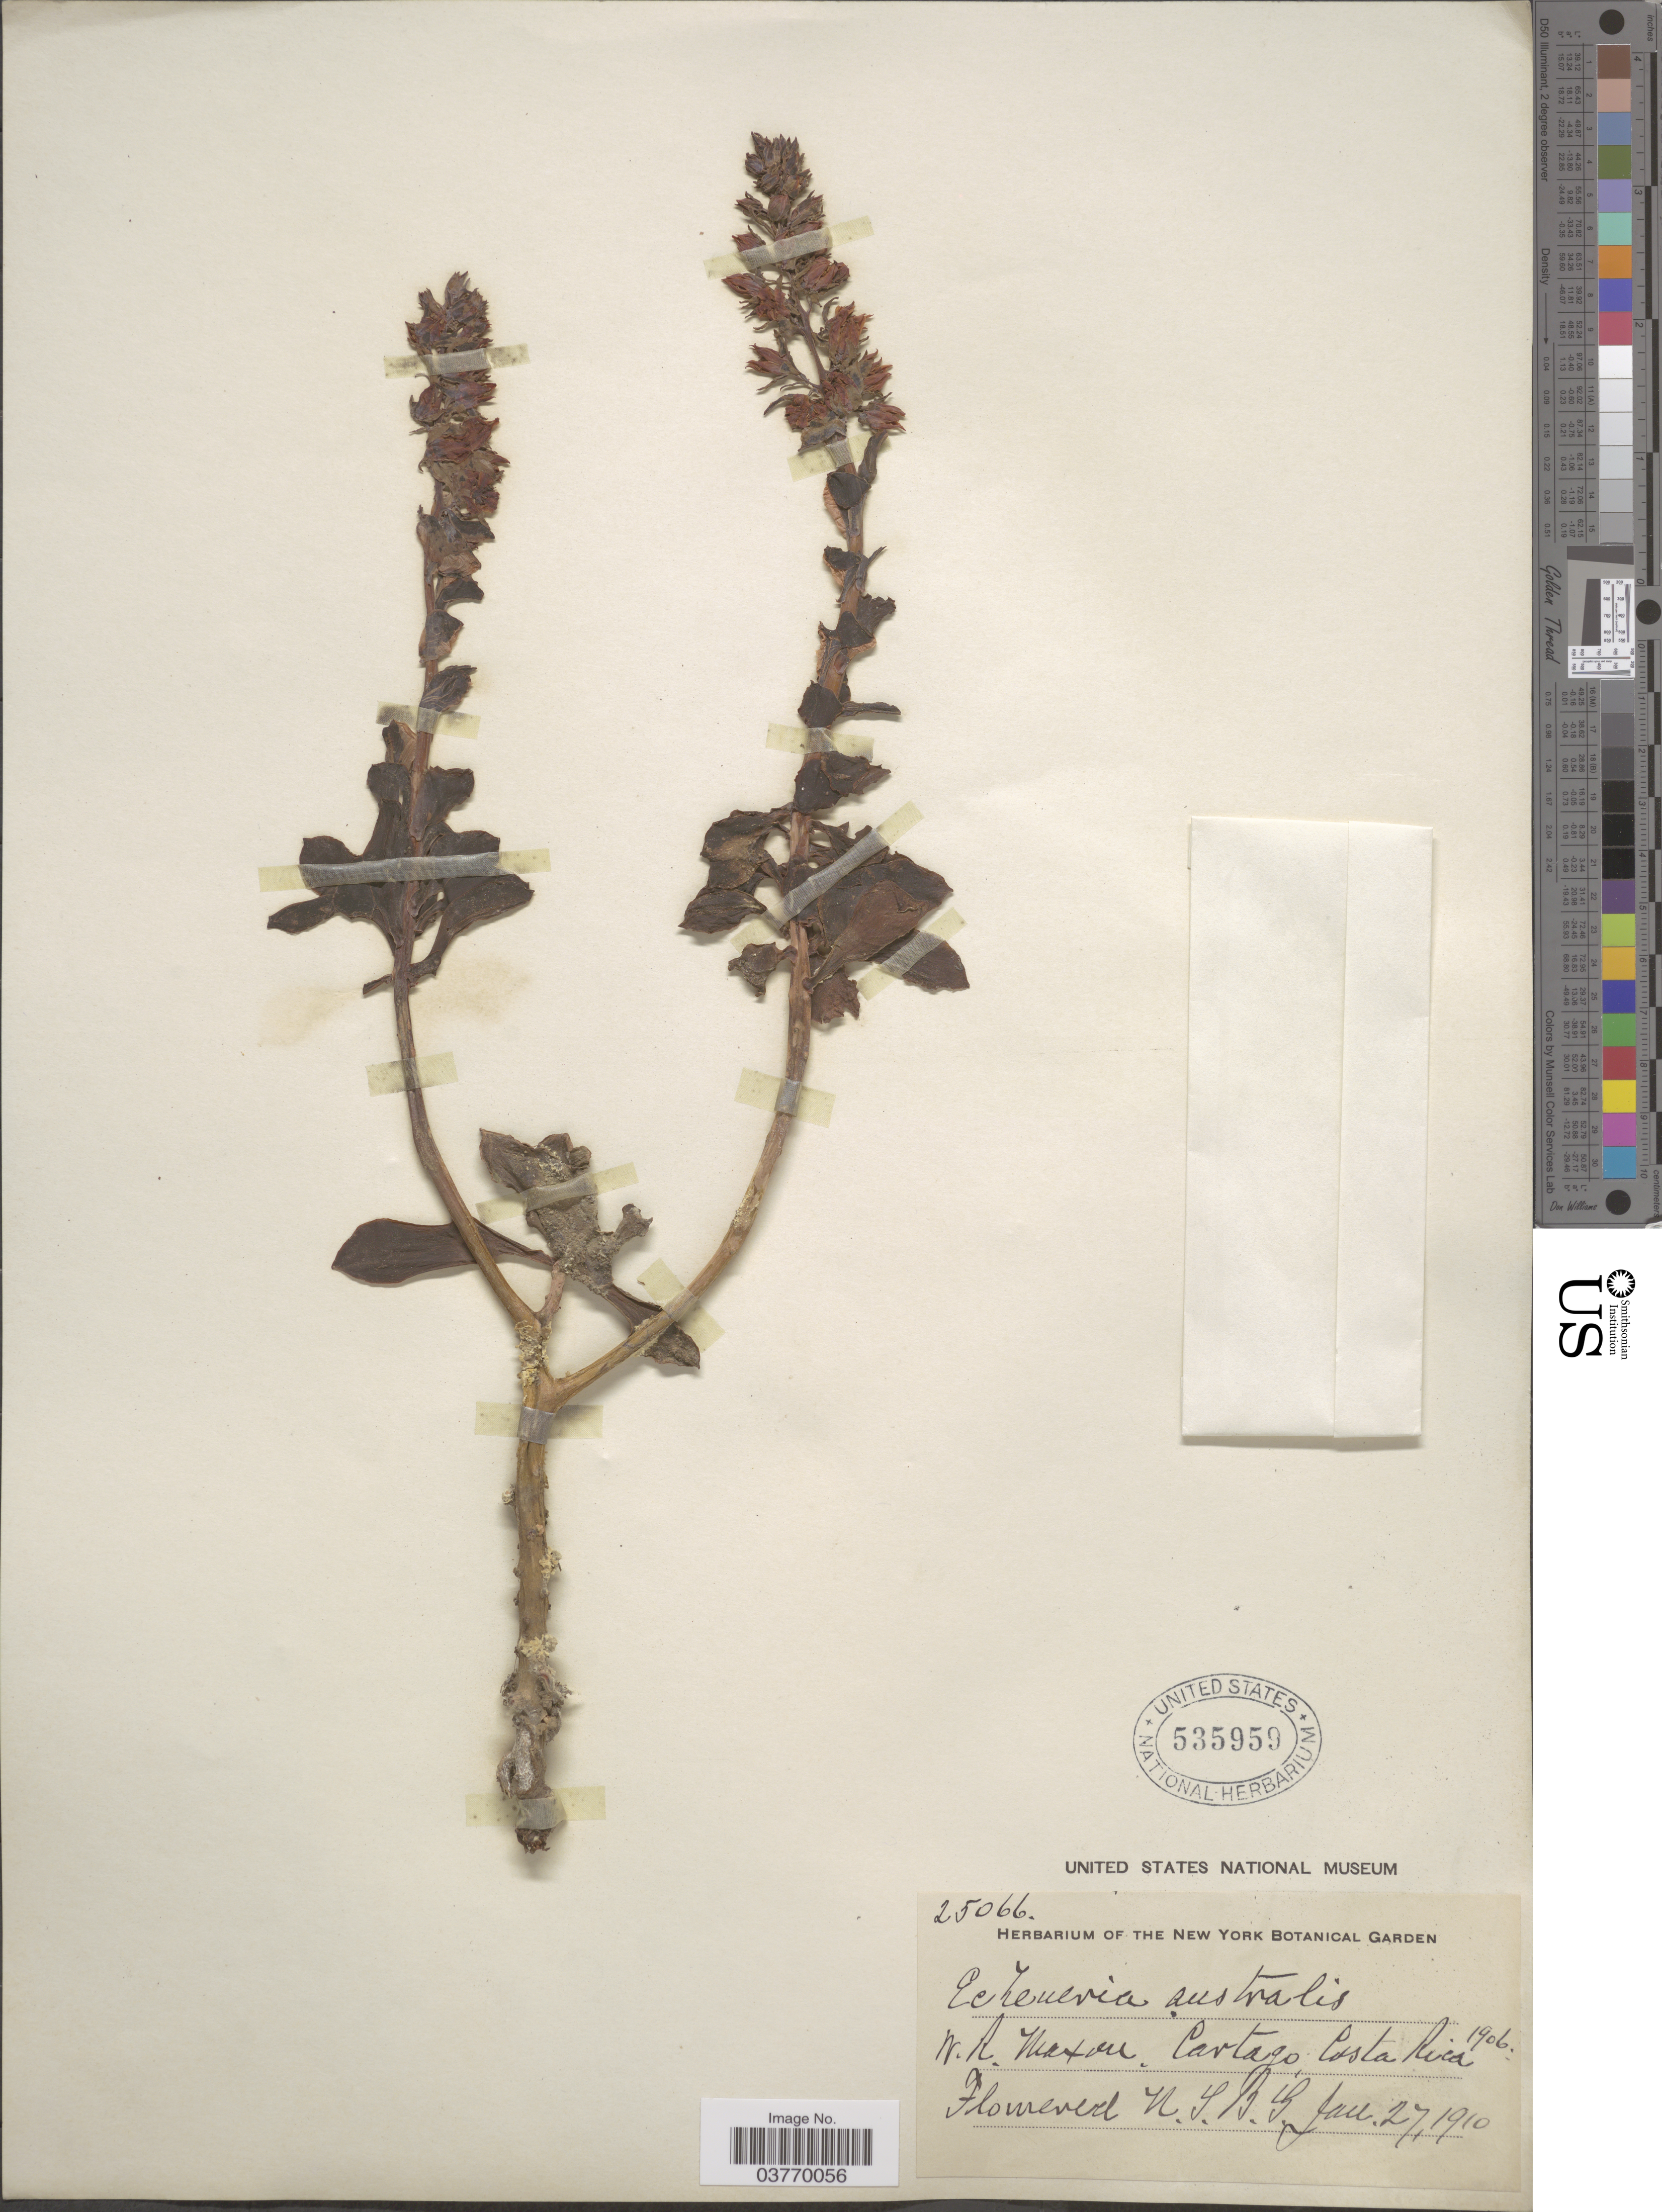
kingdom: Plantae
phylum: Tracheophyta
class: Magnoliopsida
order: Saxifragales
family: Crassulaceae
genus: Echeveria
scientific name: Echeveria australis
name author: Rose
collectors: W. R. Maxon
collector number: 25066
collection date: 1910-01-27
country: Costa Rica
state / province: Cartago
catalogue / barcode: US 535959